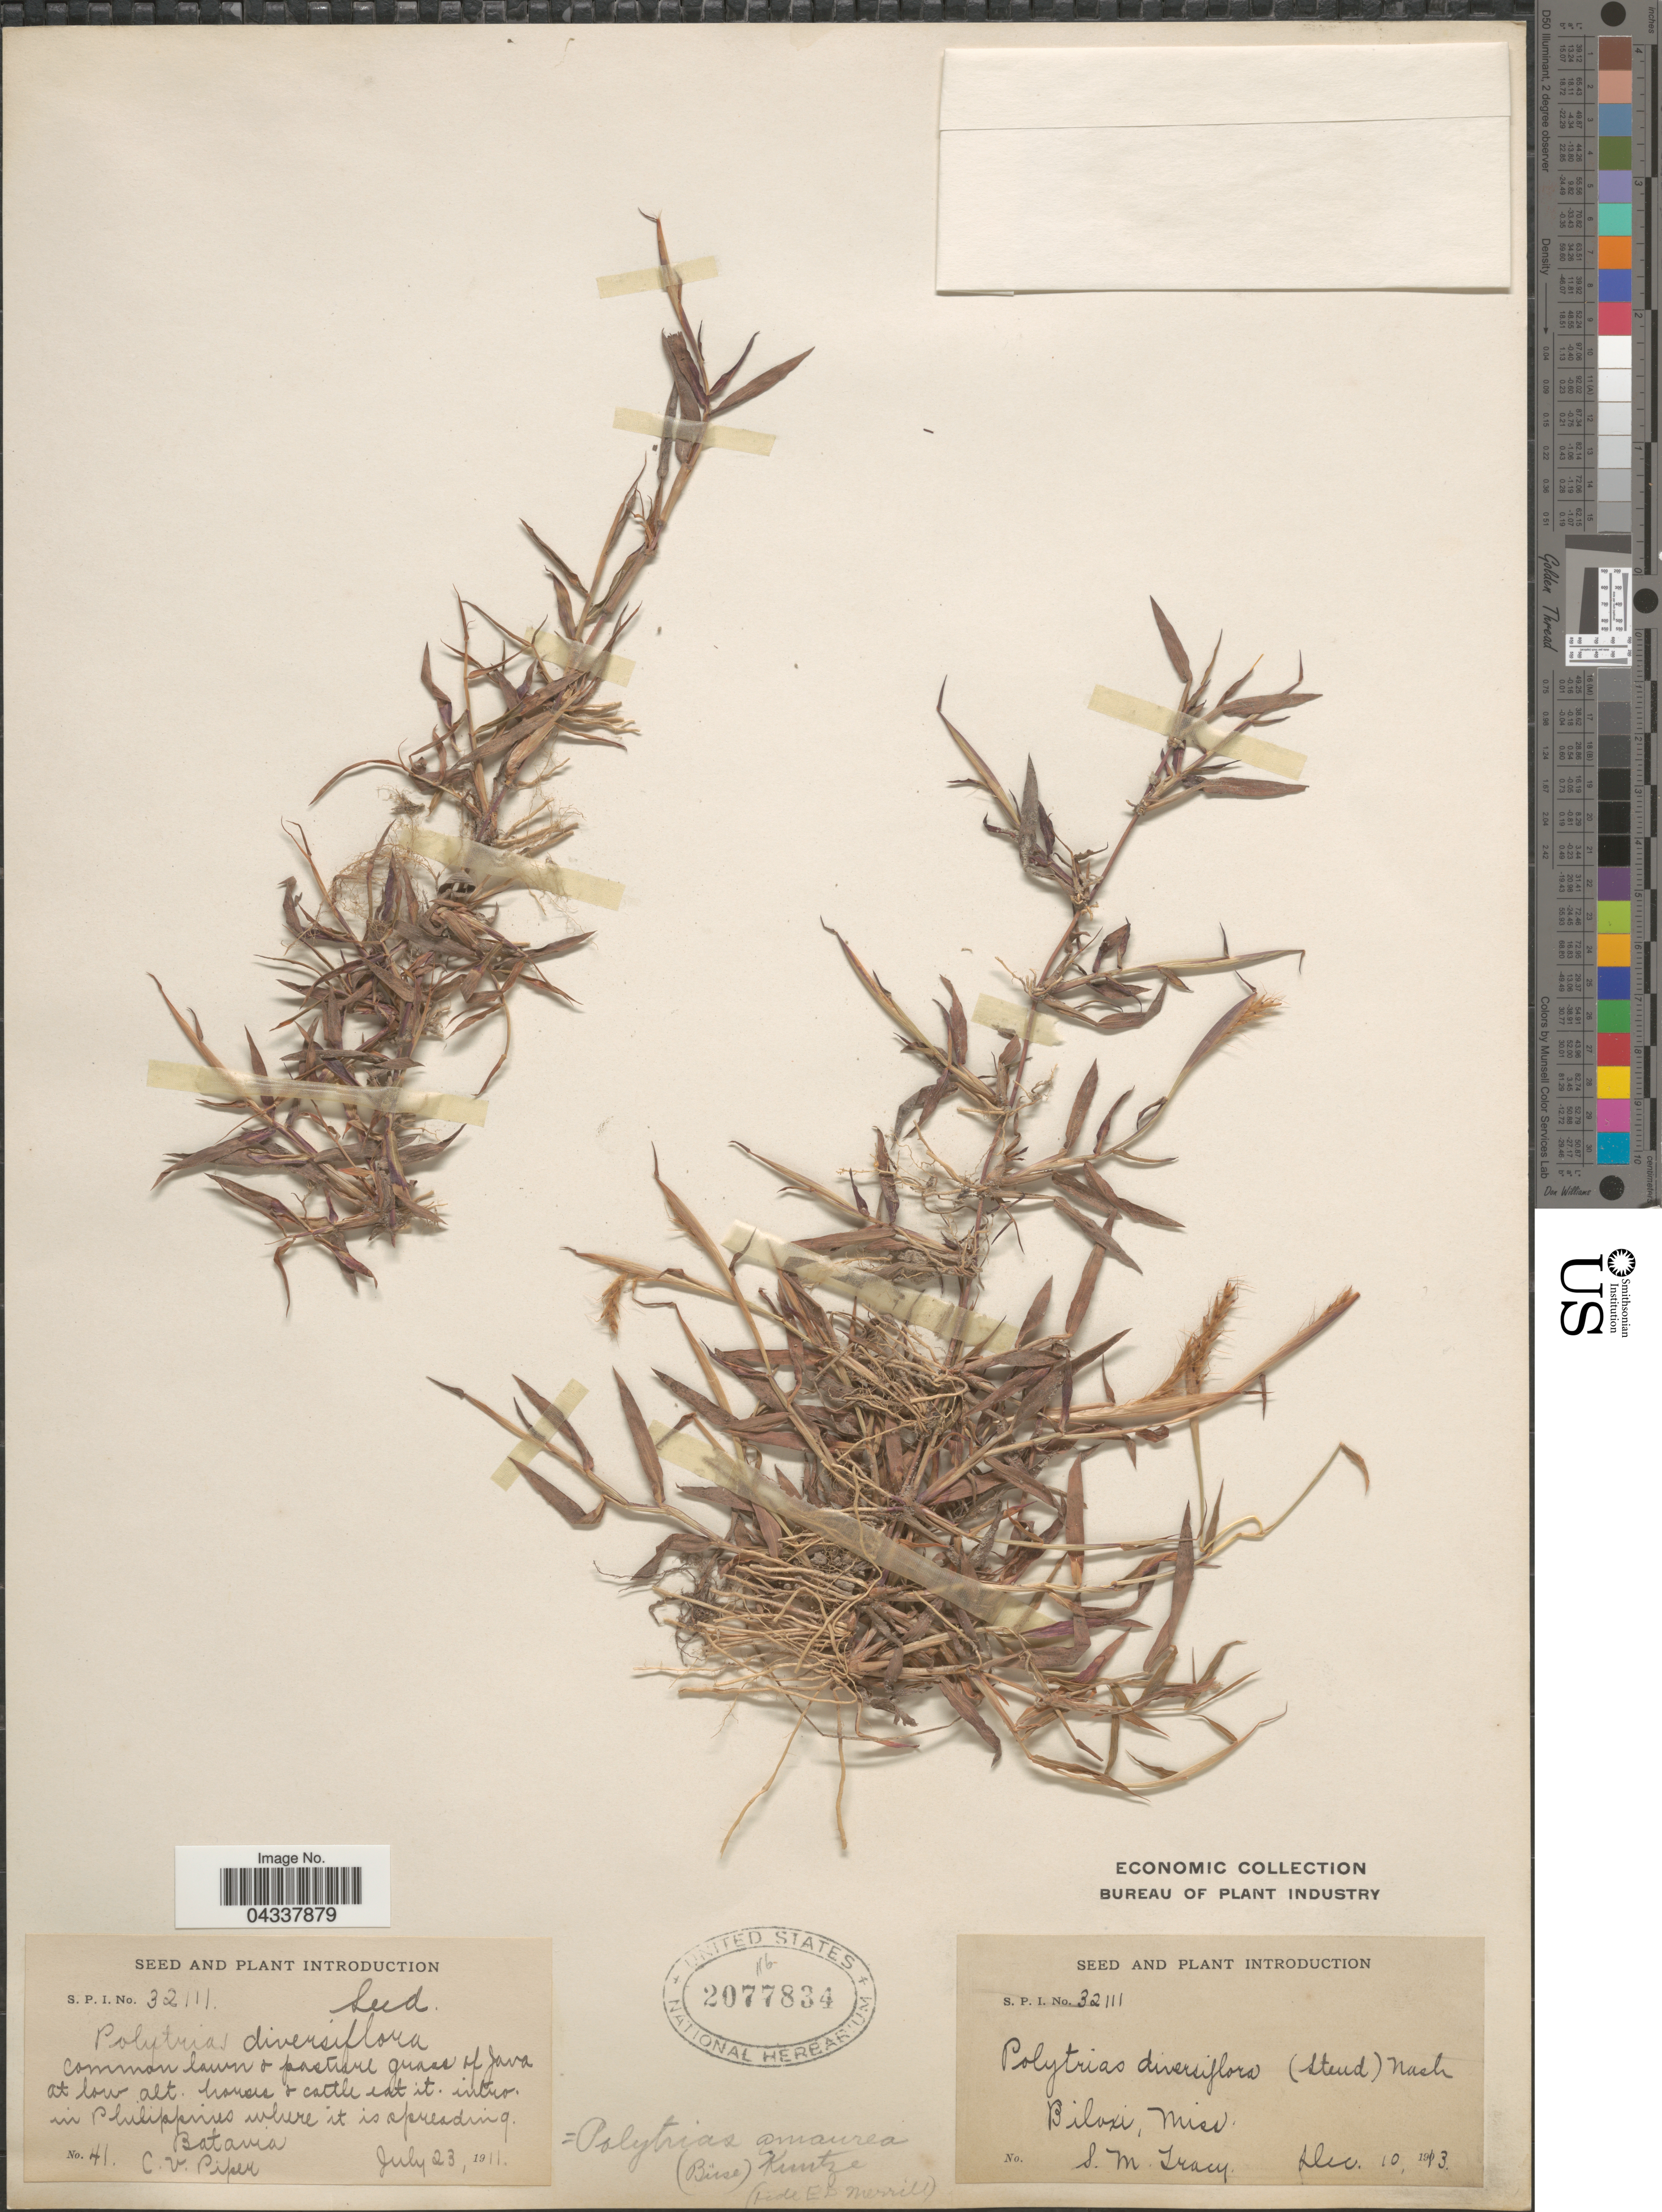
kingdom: Plantae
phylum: Tracheophyta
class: Liliopsida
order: Poales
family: Poaceae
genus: Polytrias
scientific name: Polytrias indica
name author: (Houtt.) Veldkamp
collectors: C. V. Piper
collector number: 41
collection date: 1911-07-23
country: Indonesia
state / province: Java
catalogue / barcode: US 2077834